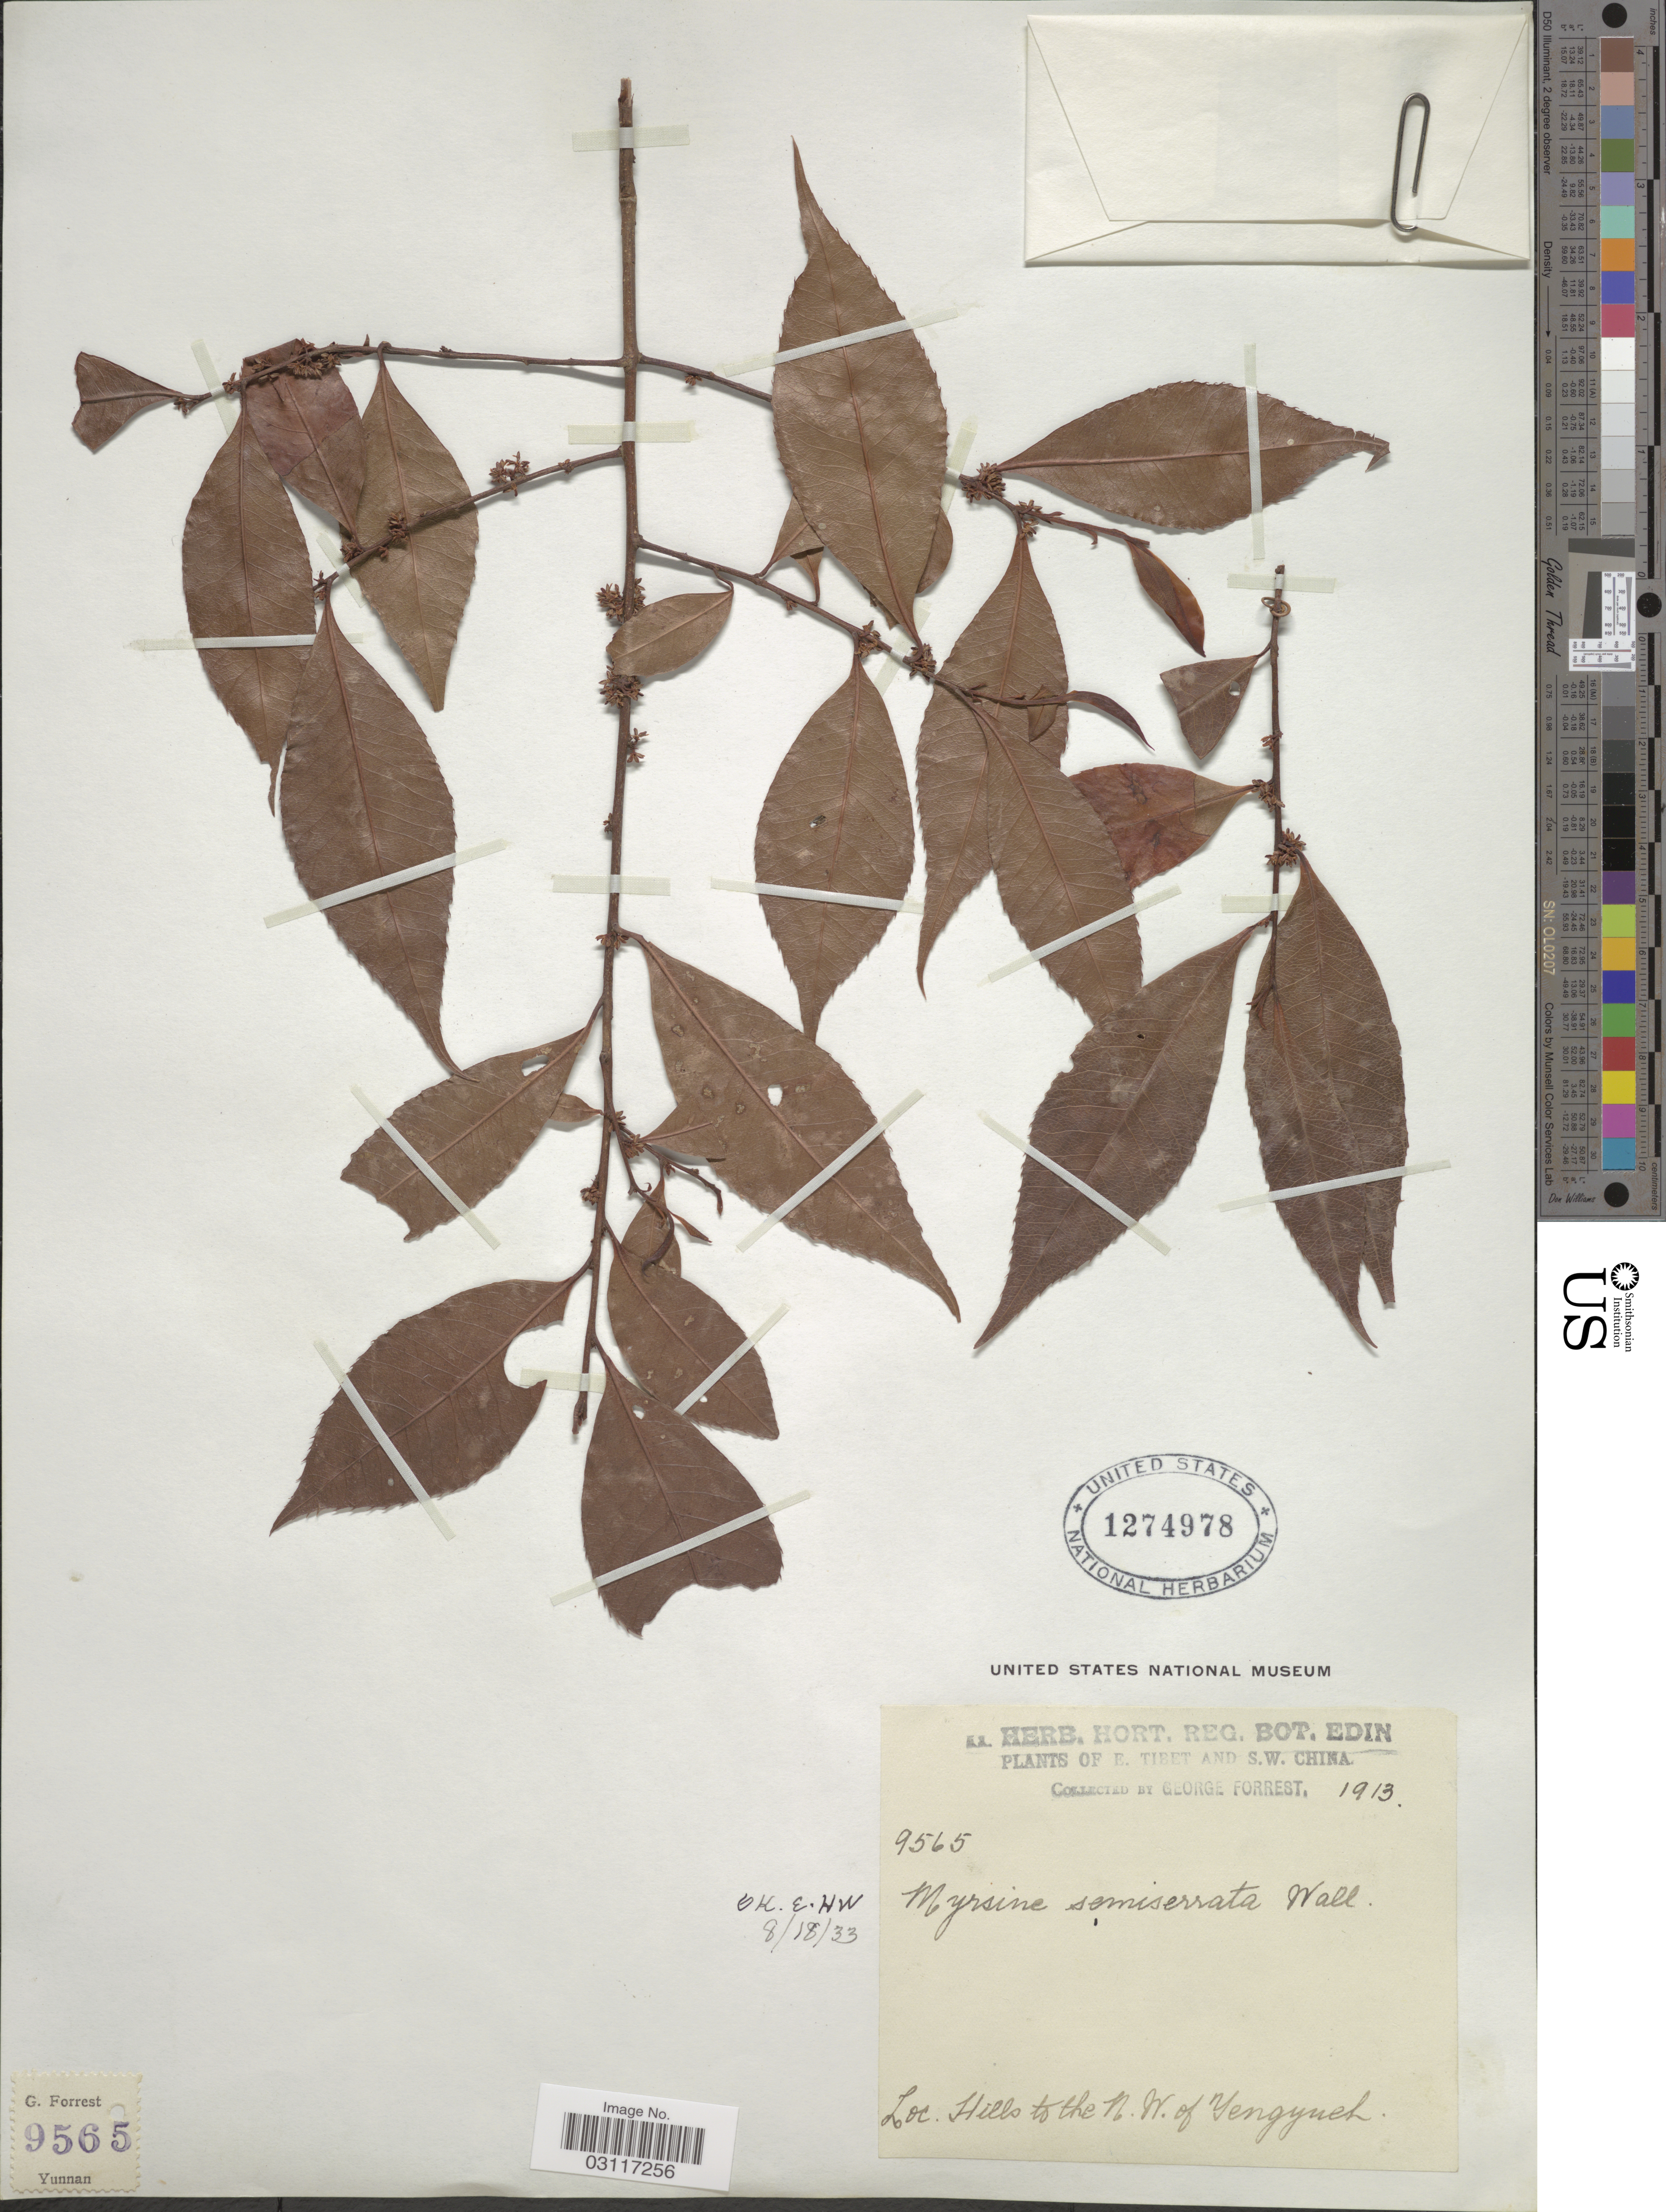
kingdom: Plantae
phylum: Tracheophyta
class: Magnoliopsida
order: Ericales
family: Primulaceae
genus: Myrsine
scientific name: Myrsine semiserrata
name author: Wall.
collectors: G. Forrest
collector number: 9565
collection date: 1913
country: China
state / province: Xizang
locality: E. Tibet and S.W. China. Hills to the N.W. of Yengueh. Yunnan [unsure placement].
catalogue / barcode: US 1274978